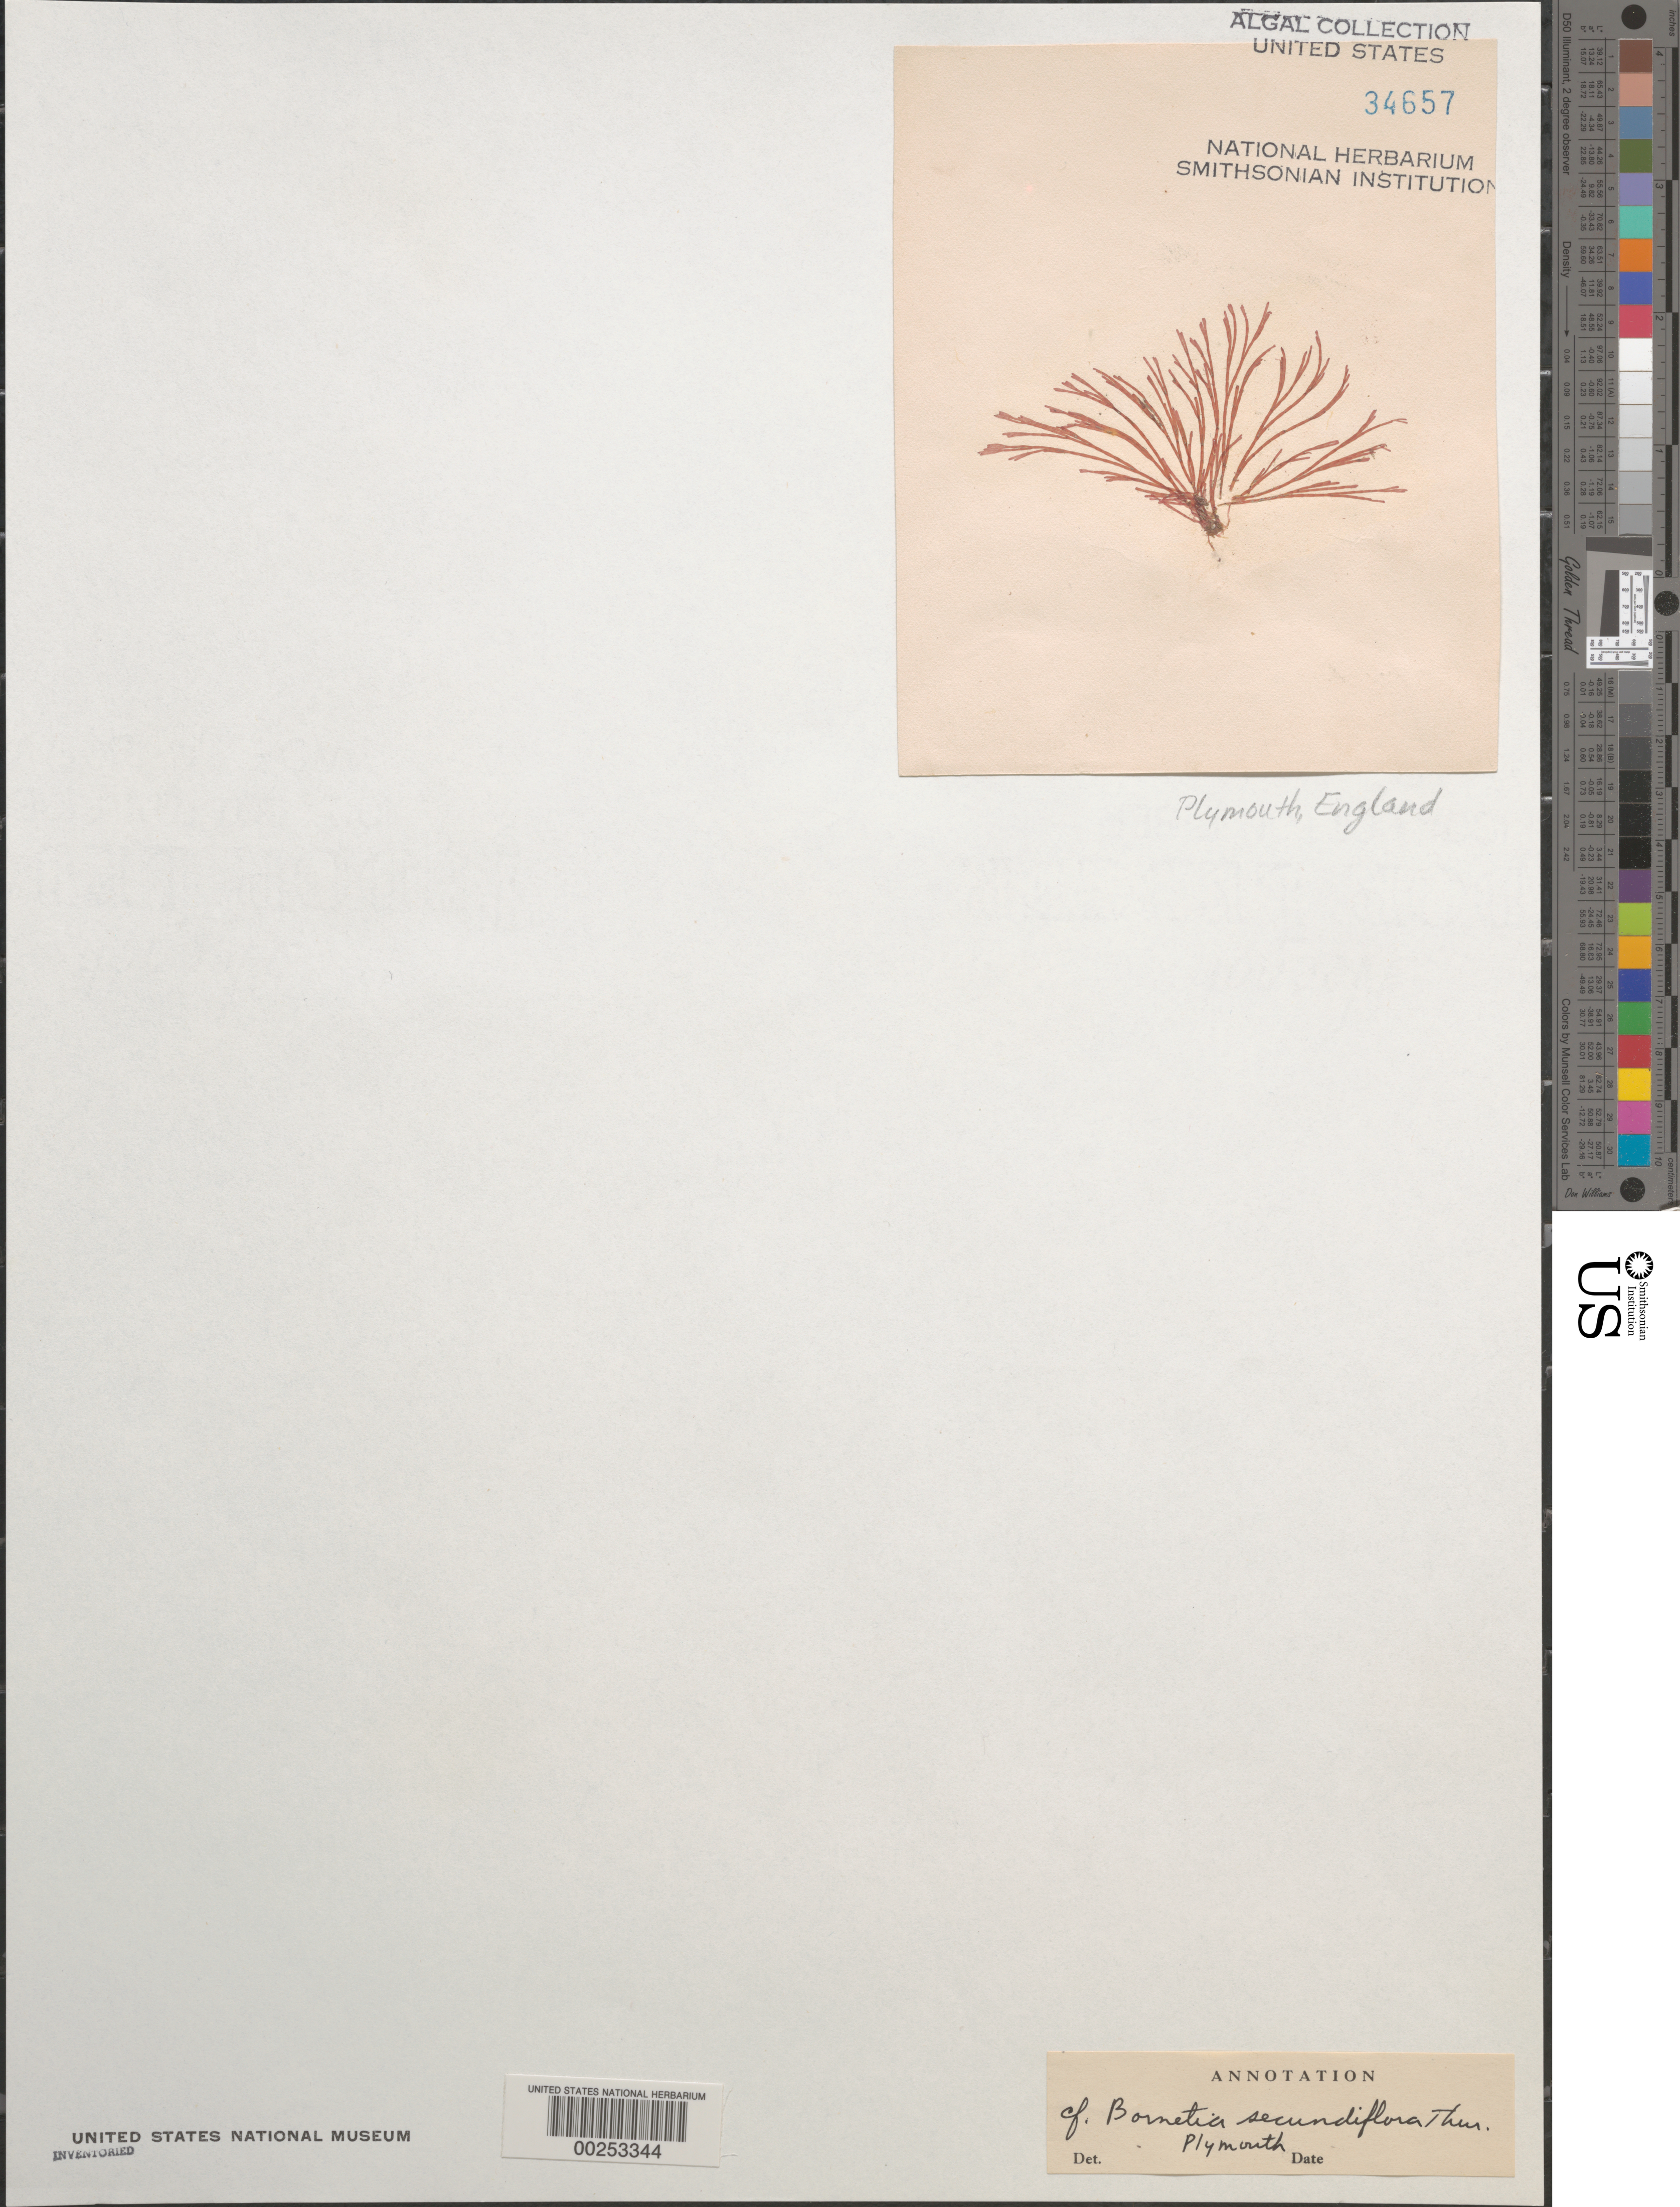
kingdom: Plantae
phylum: Rhodophyta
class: Florideophyceae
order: Ceramiales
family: Ceramiaceae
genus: Bornetia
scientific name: Bornetia secundiflora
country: United Kingdom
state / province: England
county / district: Devon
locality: Plymouth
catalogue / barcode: US 34657